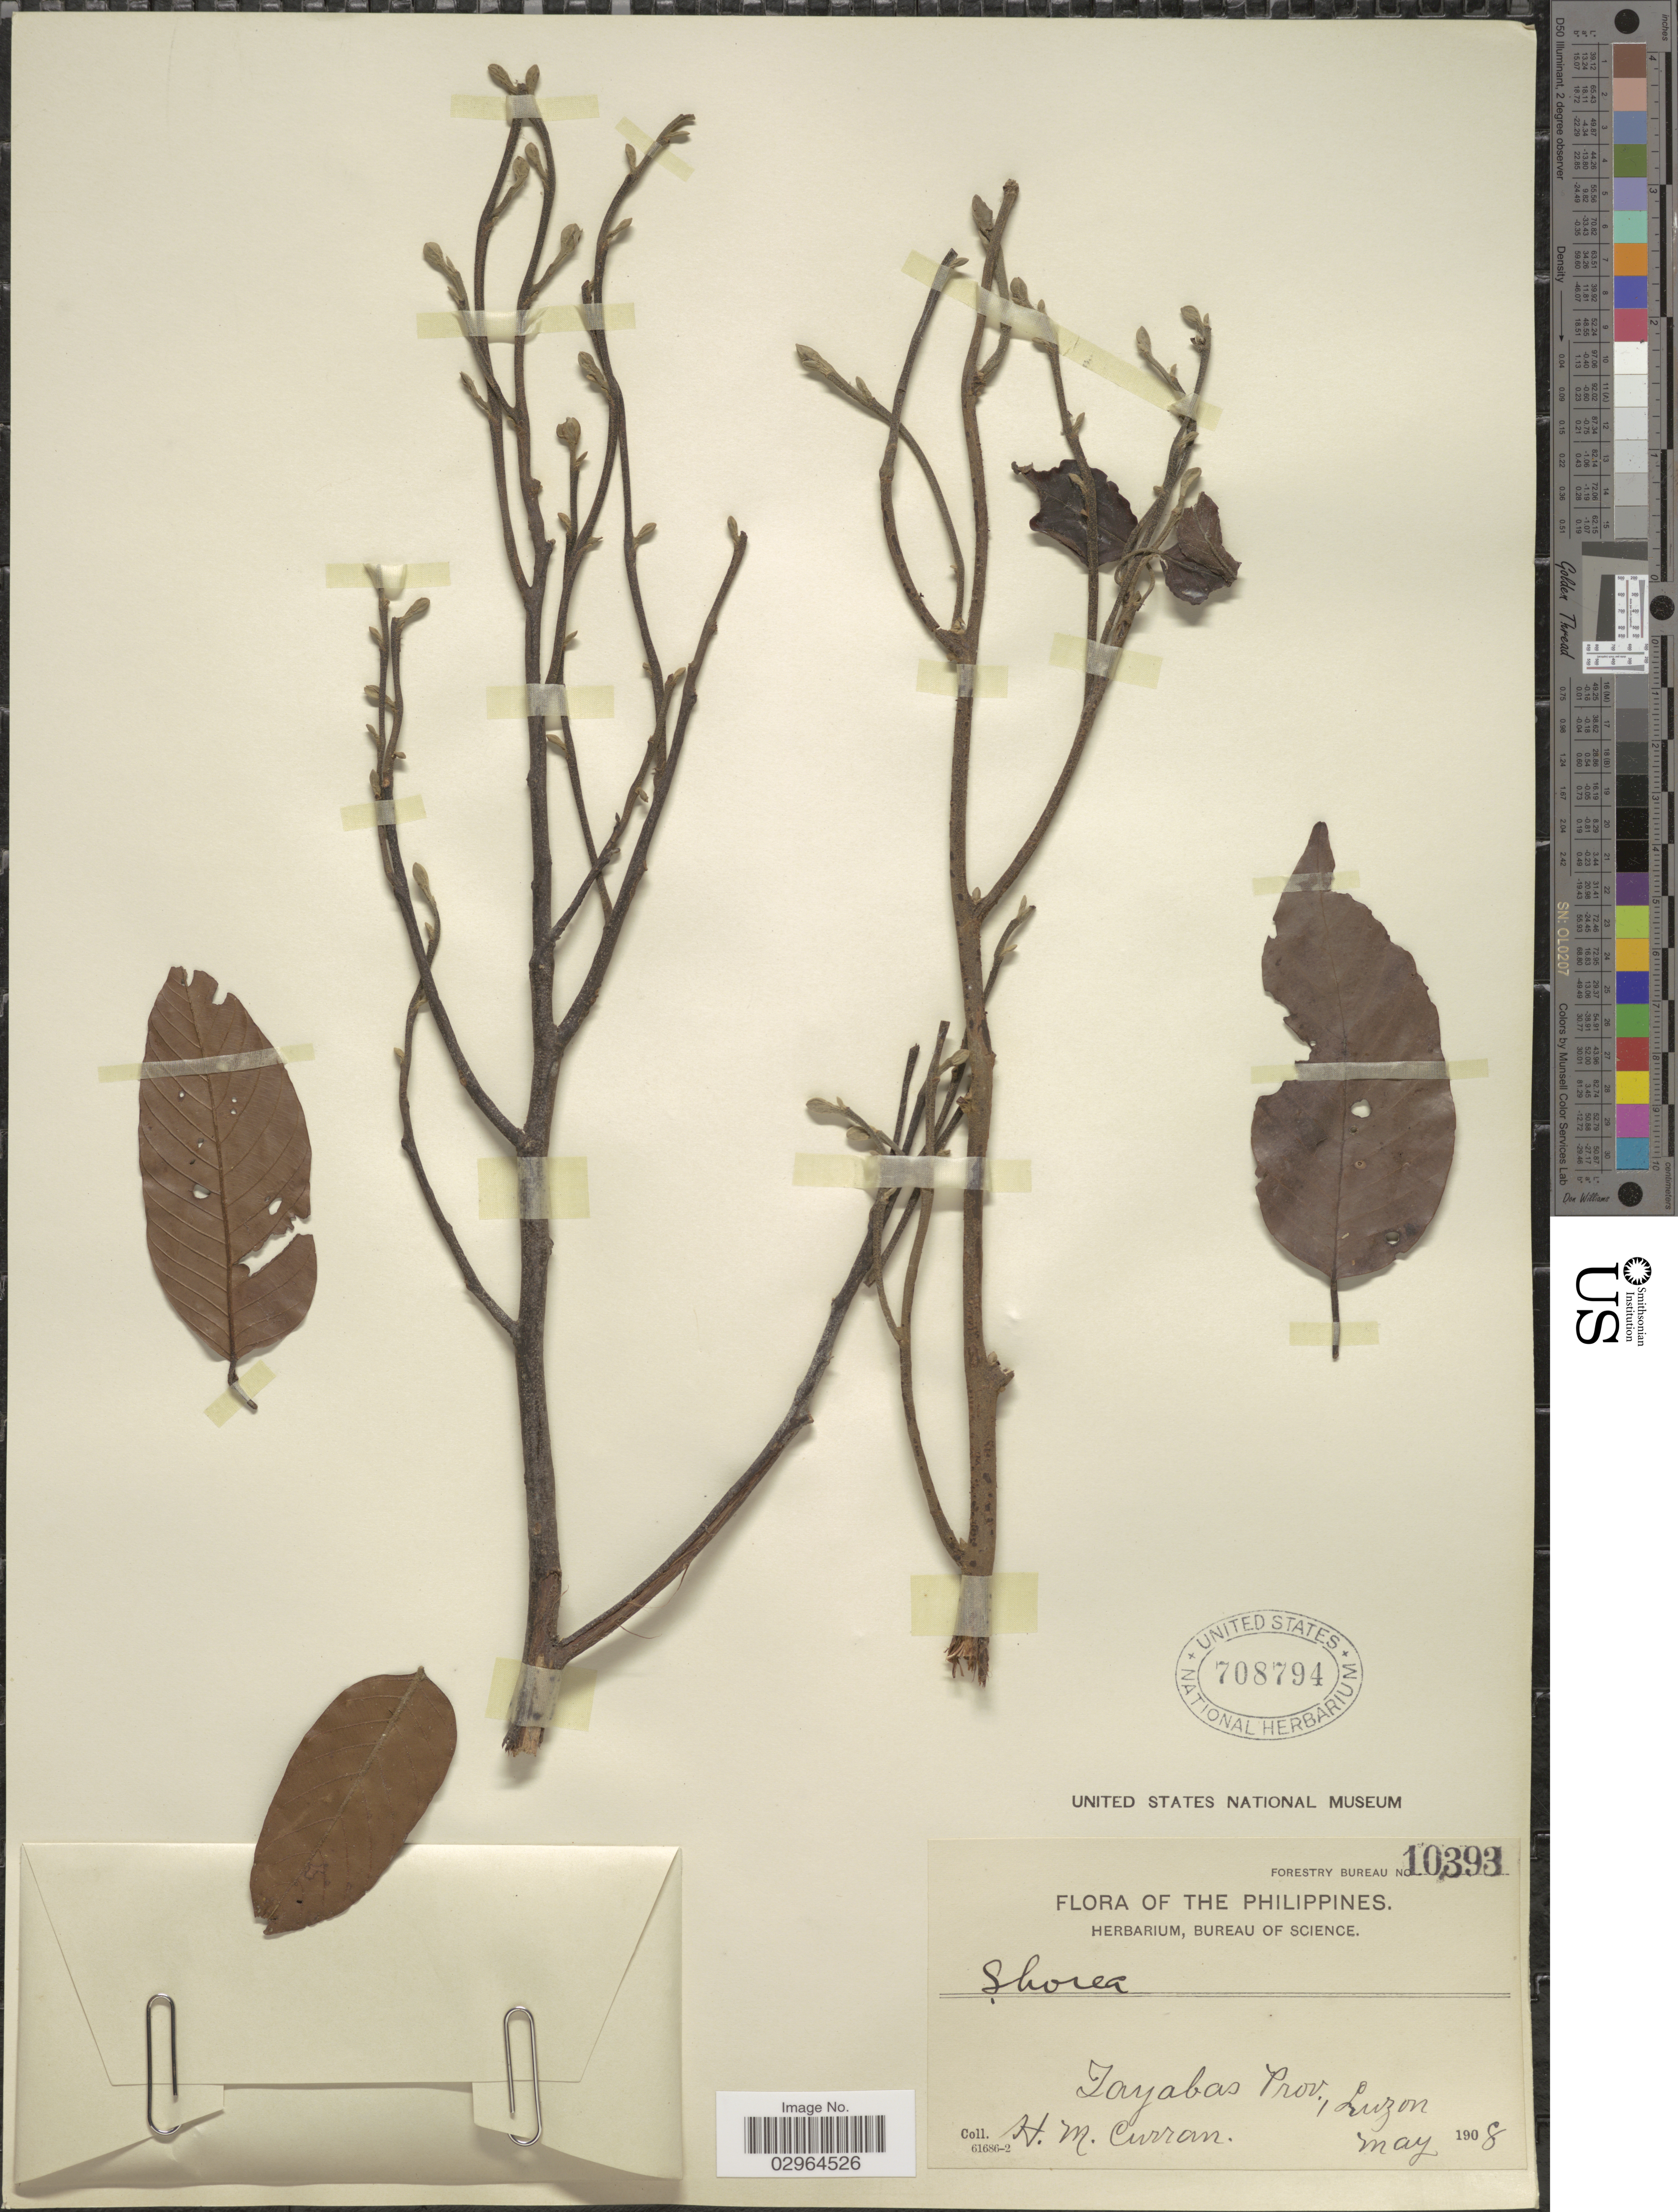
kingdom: Plantae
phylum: Tracheophyta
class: Magnoliopsida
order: Malvales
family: Dipterocarpaceae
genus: Shorea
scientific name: Shorea sp.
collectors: H. M. Curran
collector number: Forestry Bureau 10393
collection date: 1908-05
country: Philippines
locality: Tayabas Prov., Luzon.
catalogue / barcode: US 708794